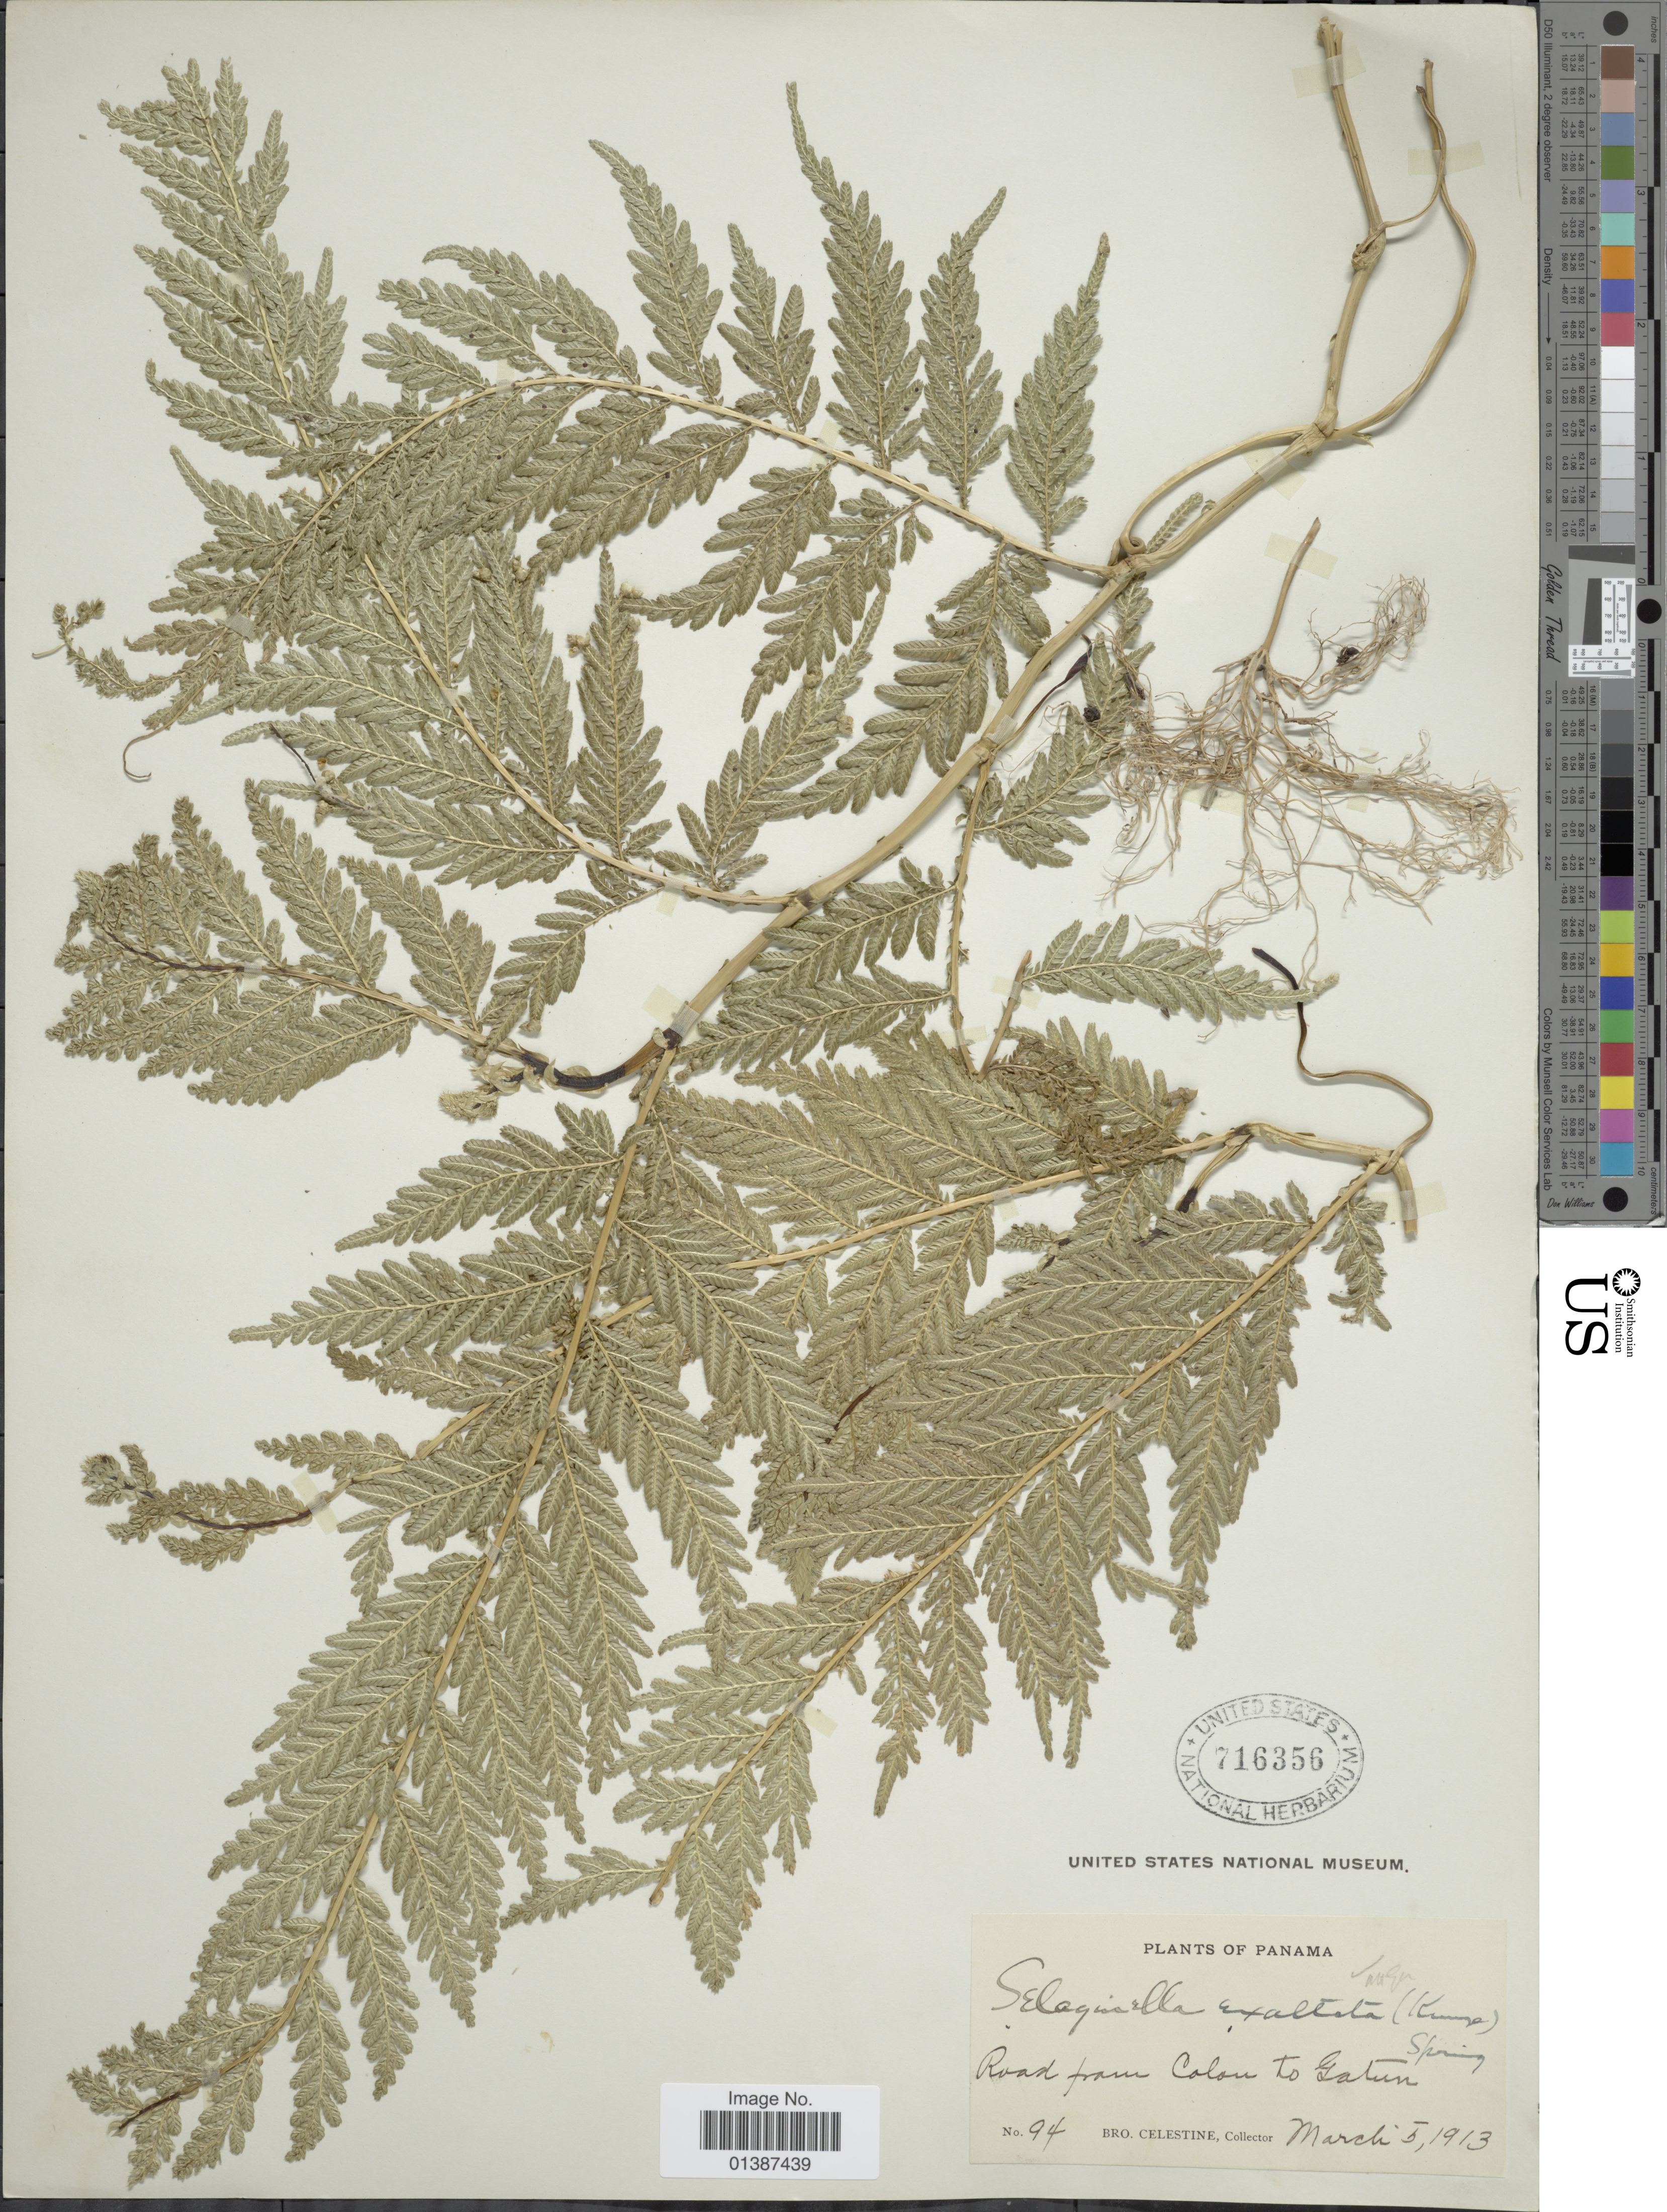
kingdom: Plantae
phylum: Tracheophyta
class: Lycopodiopsida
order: Selaginellales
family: Selaginellaceae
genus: Selaginella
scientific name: Selaginella exaltata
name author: (Kunze) Spring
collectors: B. Celestine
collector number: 94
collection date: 1913-03-05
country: Panama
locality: Road from Colon to Gatun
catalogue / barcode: US 716356